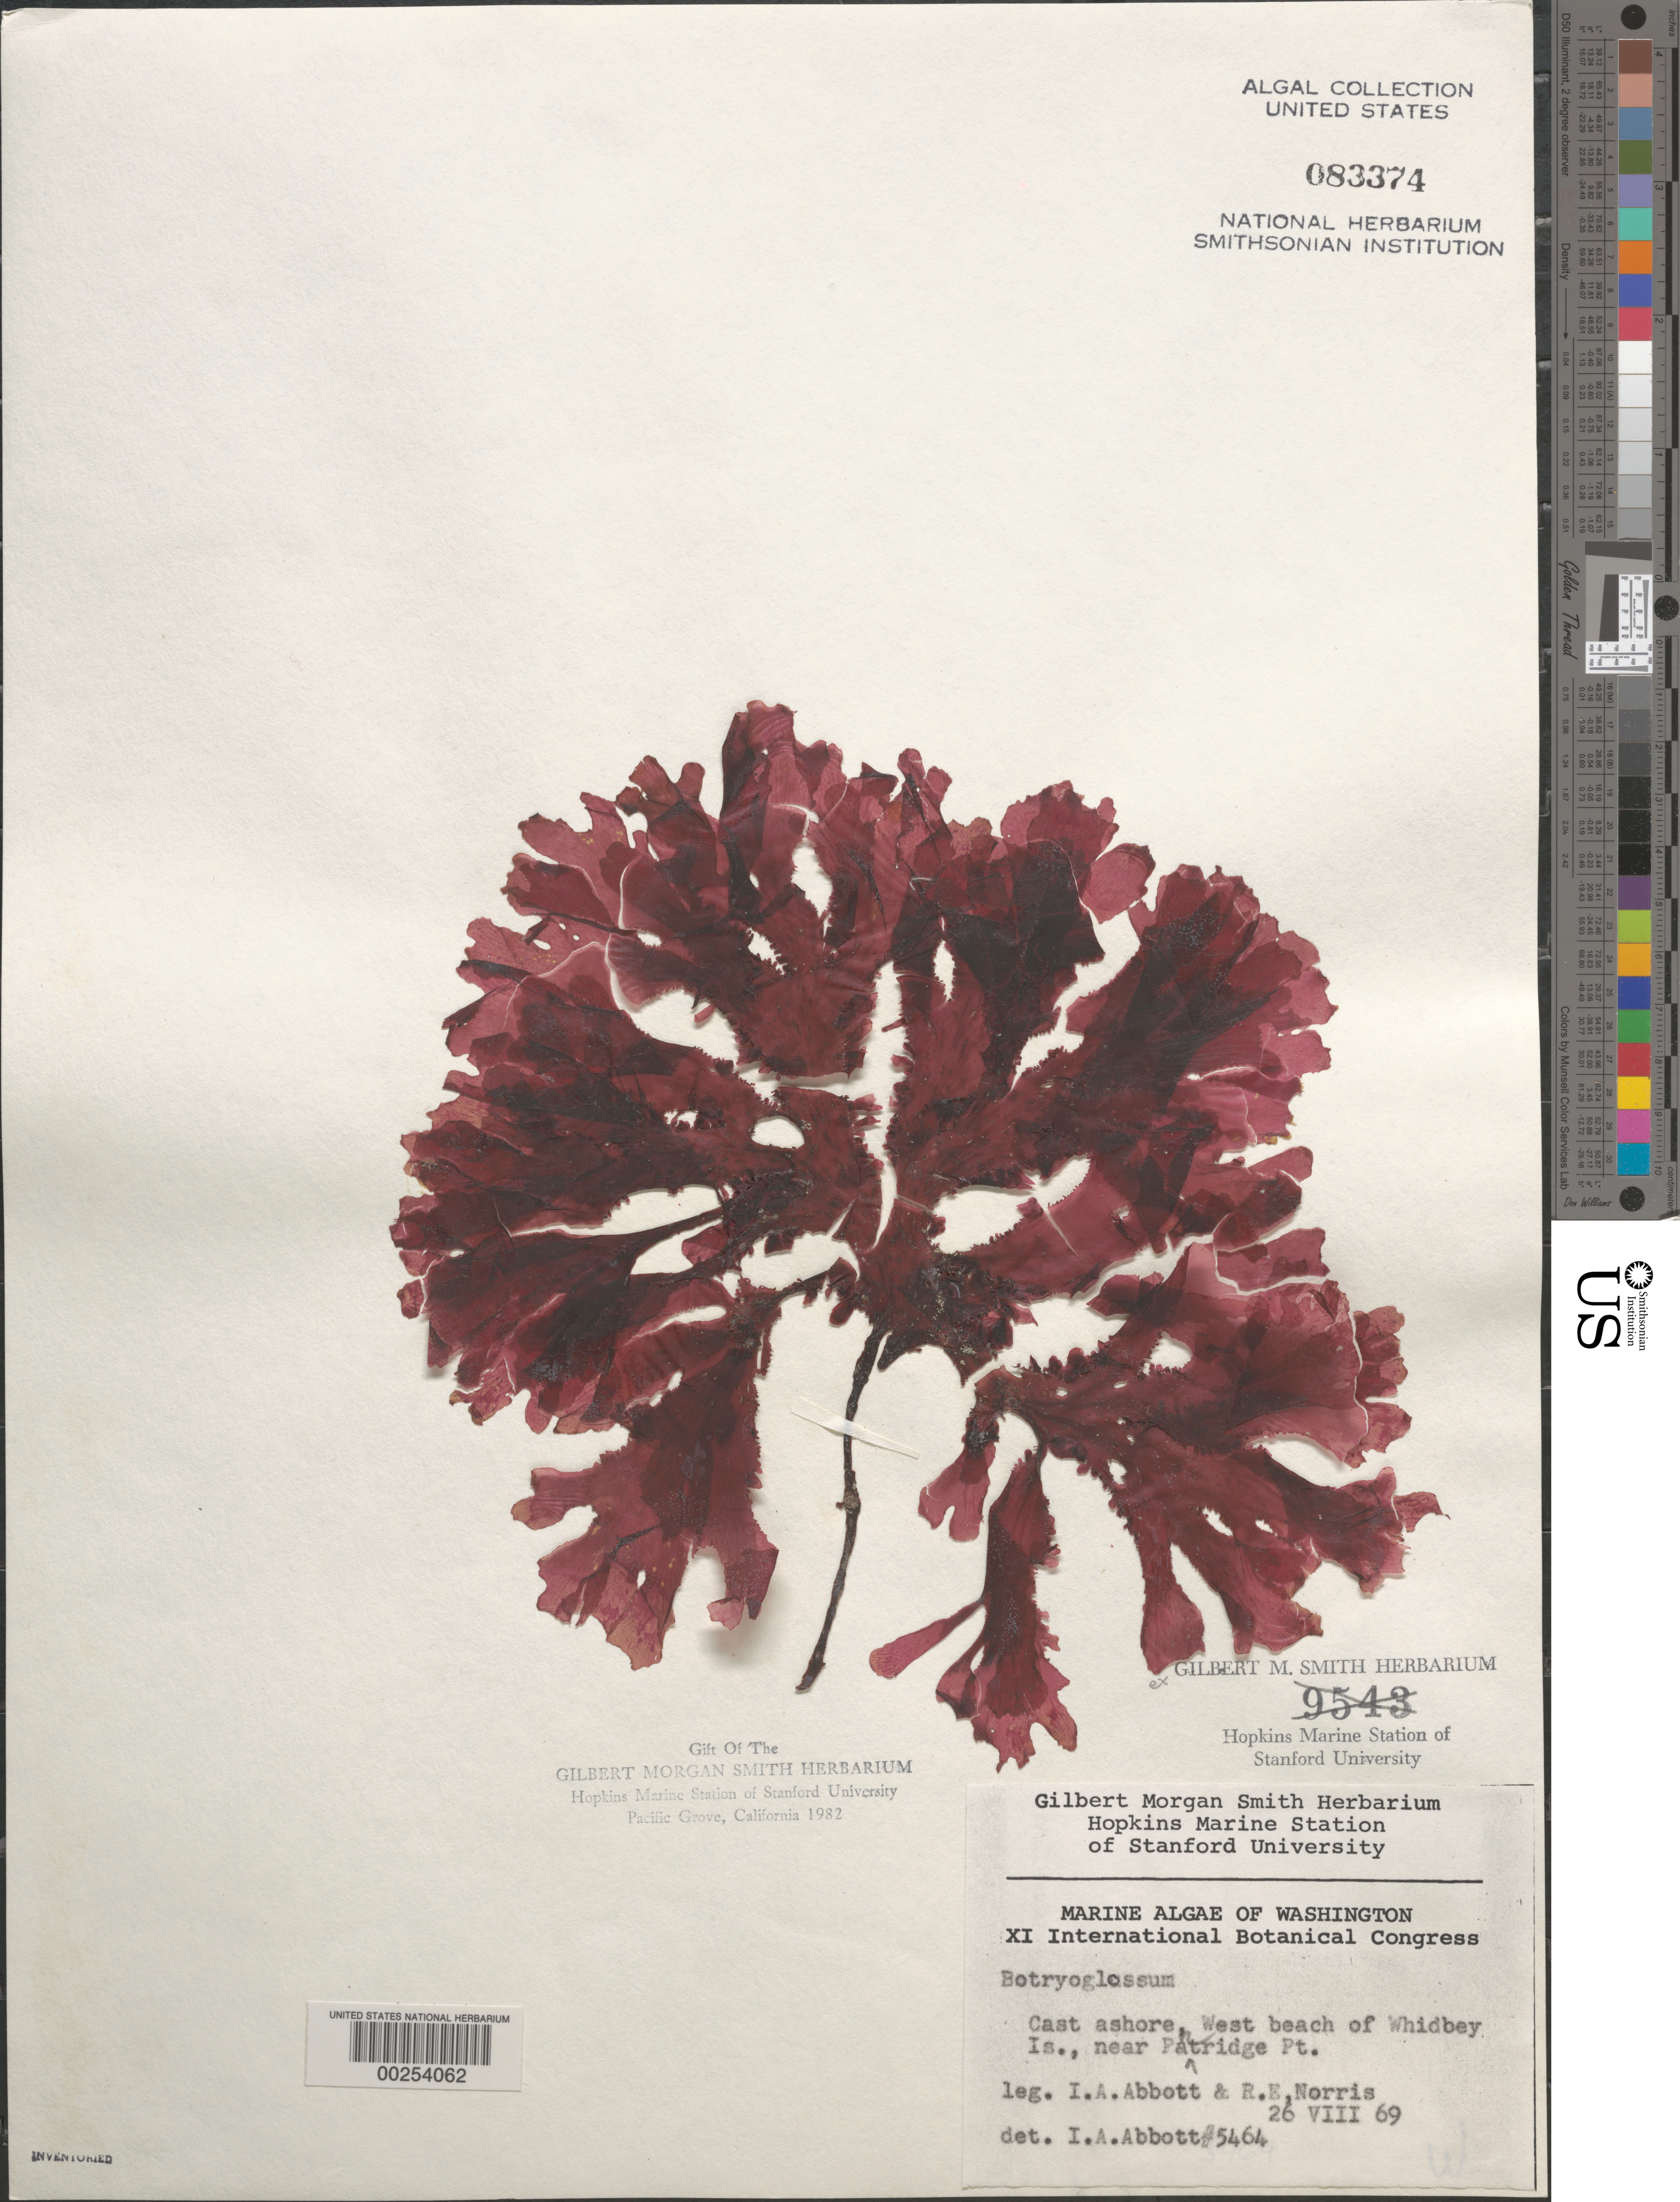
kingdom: Plantae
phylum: Rhodophyta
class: Florideophyceae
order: Ceramiales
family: Delesseriaceae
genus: Botryoglossum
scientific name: Botryoglossum sp.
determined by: Abbott, Isabella A.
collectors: I. A. Abbott & R. E. Norris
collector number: IAA 5464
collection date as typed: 26 Aug 1969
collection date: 1969-08-26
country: United States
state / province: Washington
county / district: Island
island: Whidbey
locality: West Beach near Partridge Point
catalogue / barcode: US 83374